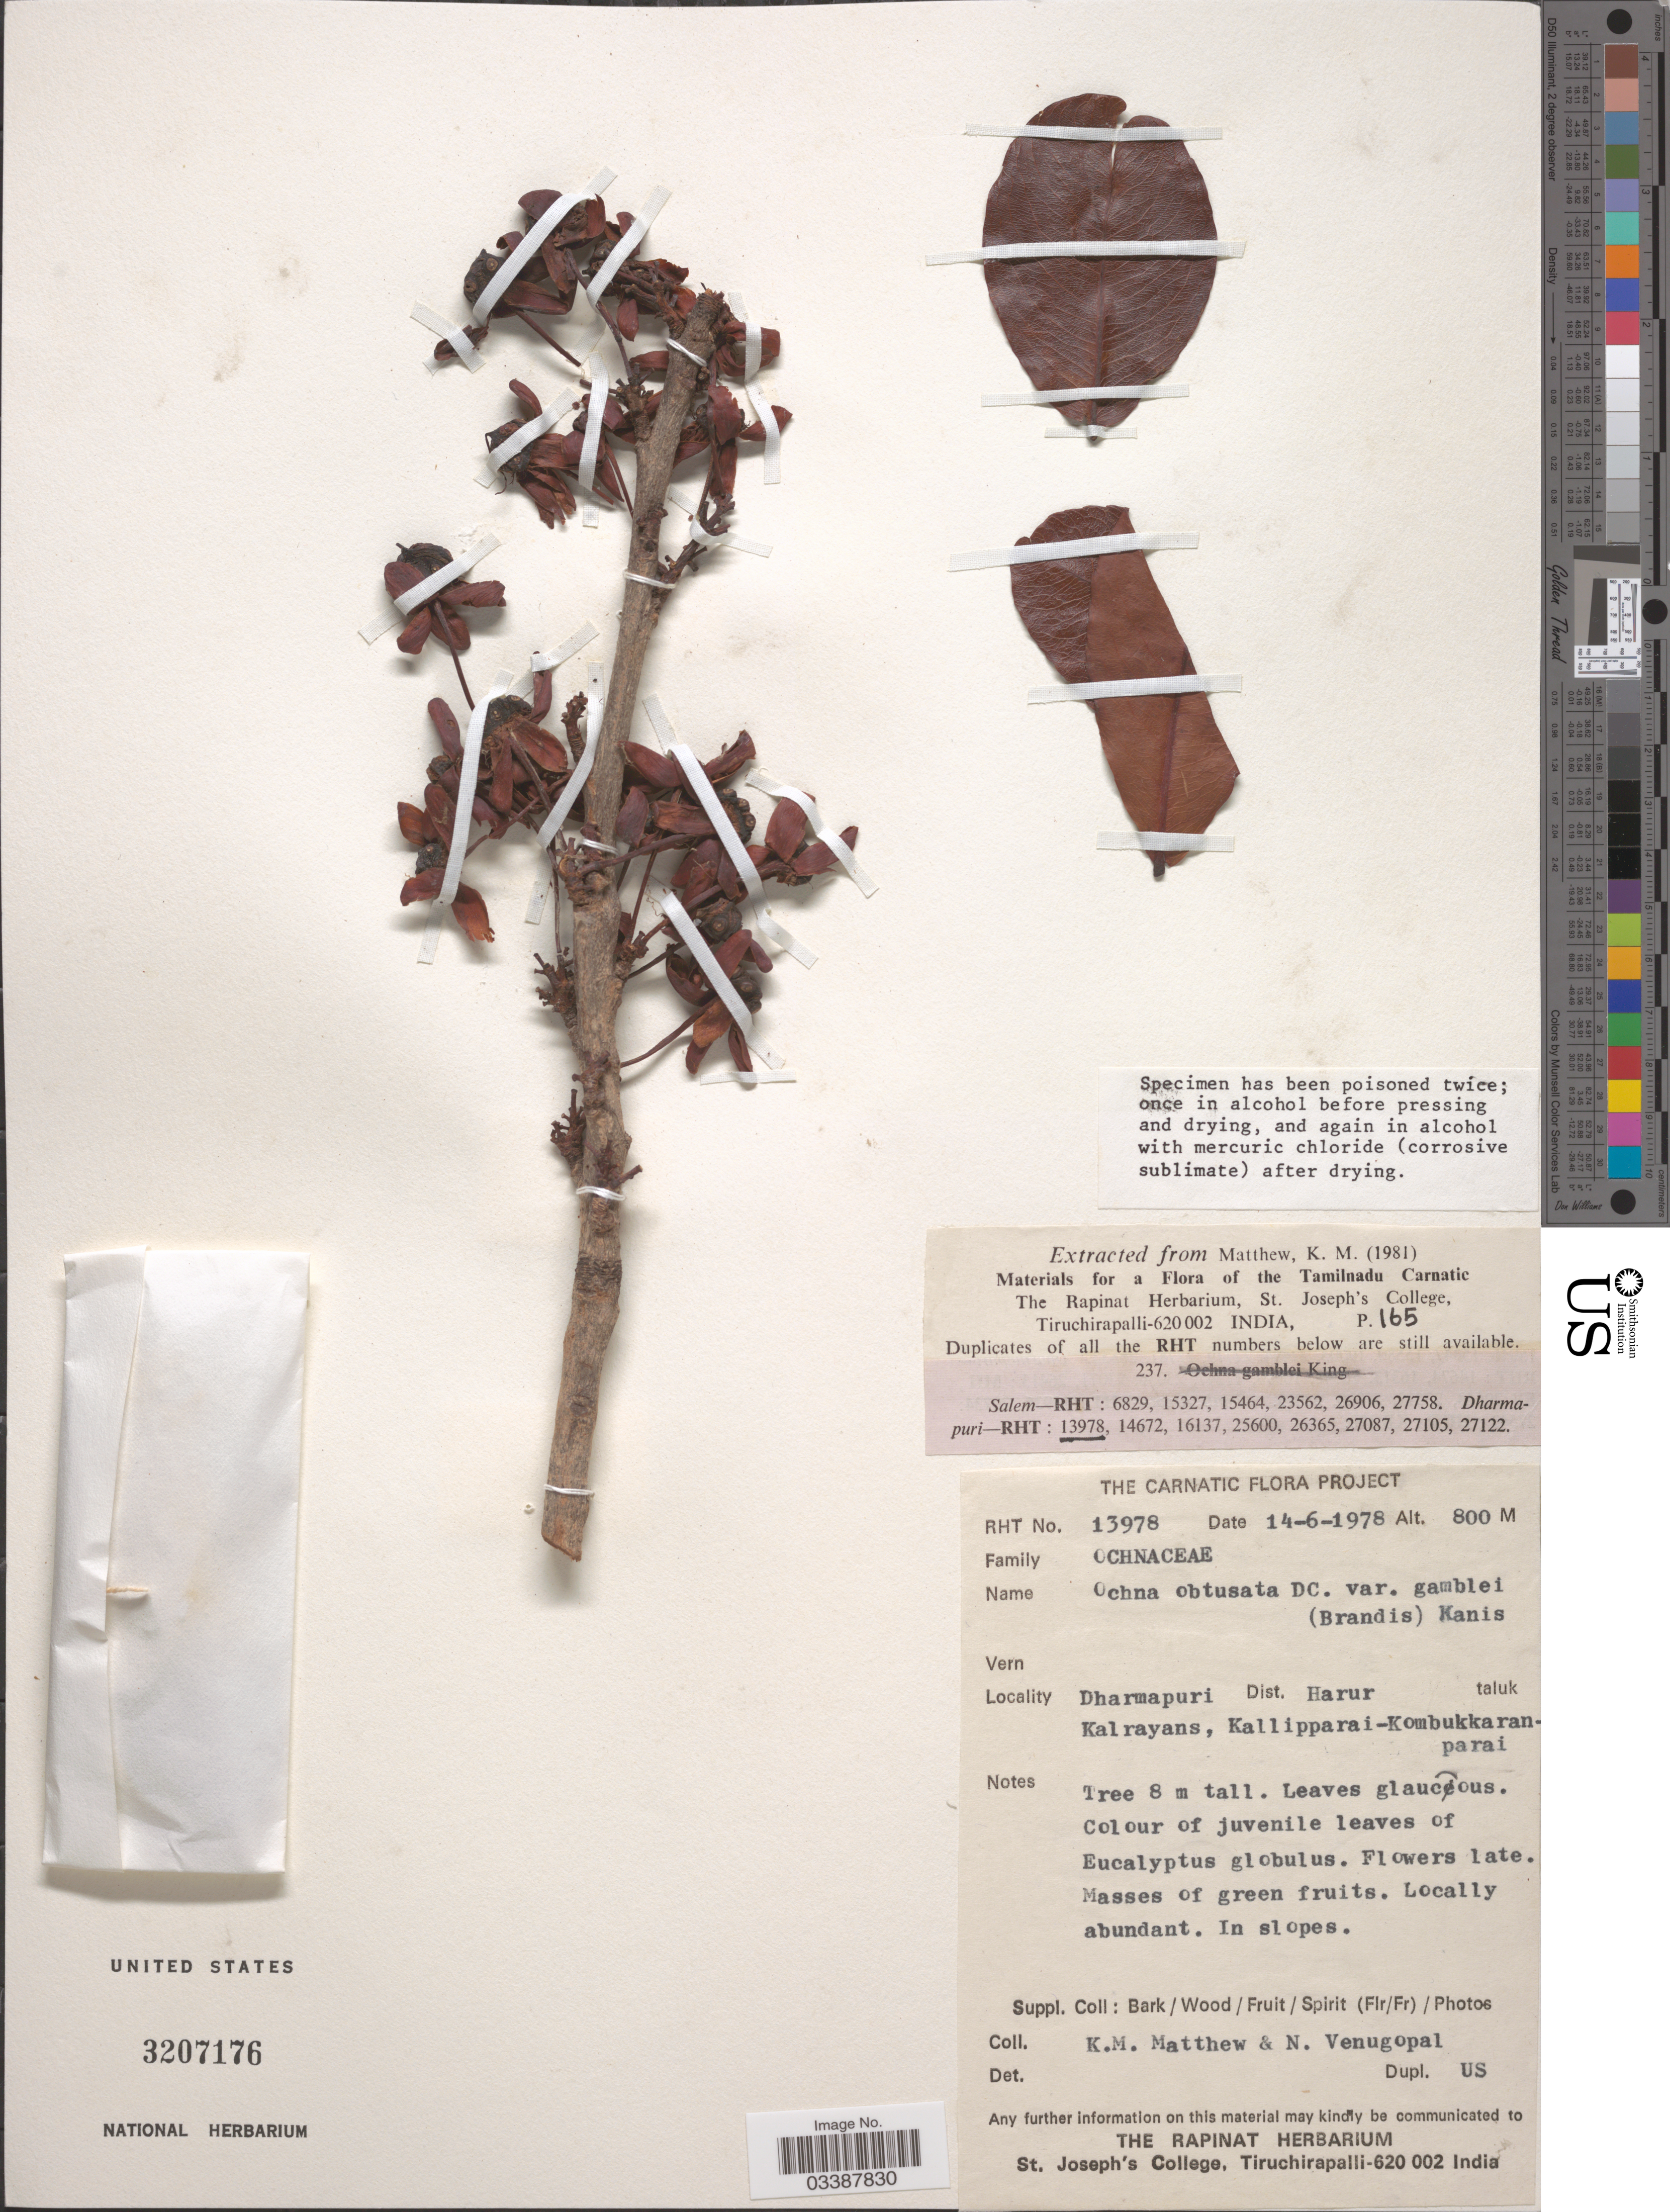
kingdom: Plantae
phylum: Tracheophyta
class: Magnoliopsida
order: Malpighiales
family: Ochnaceae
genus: Ochna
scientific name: Ochna obtusata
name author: DC.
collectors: K. M. Matthew & N. Venugopal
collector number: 13978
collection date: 1978-06-14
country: India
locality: Dharmapuri Dist. Harur. Taluk Kalrayans, Kallipparai-Kombukkaranparai.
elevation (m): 800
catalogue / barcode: US 3207176